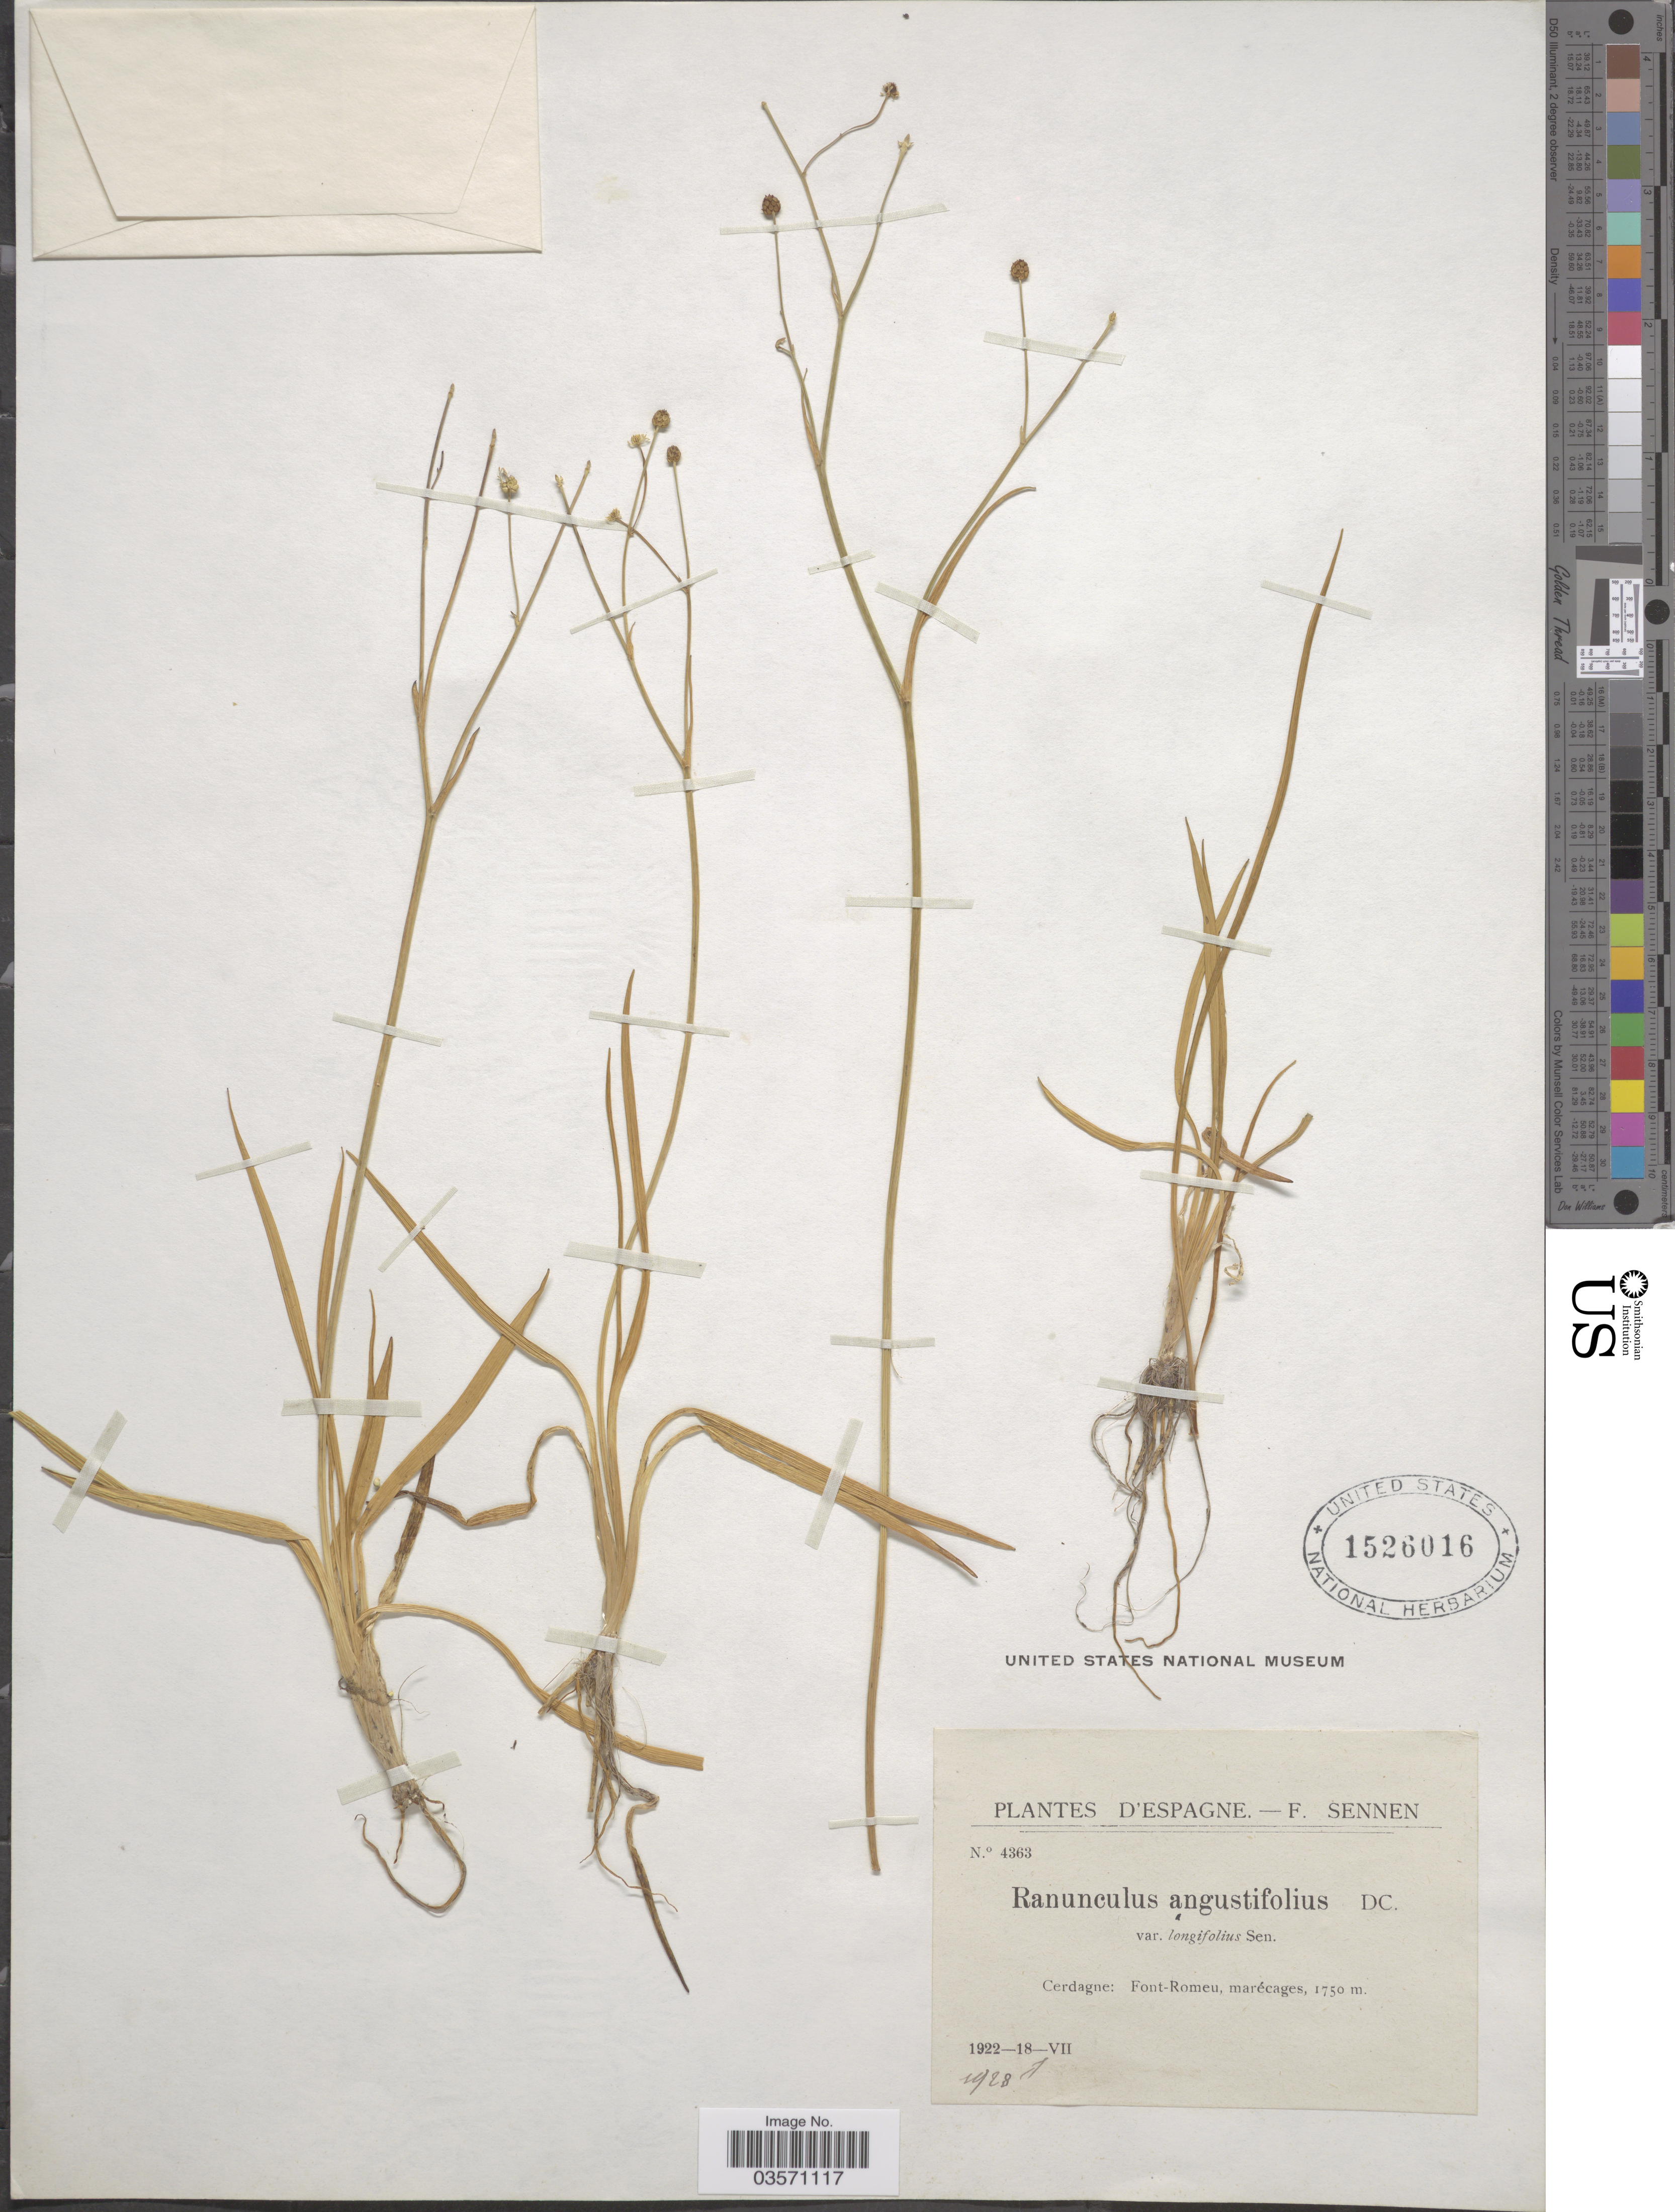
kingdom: Plantae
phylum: Tracheophyta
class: Magnoliopsida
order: Ranunculales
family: Ranunculaceae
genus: Ranunculus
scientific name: Ranunculus angustifolius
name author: DC.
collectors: E. Sennen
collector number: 4363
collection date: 1928-07-18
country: Spain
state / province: Islas Baleares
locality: Espagne. Cerdagne: Front-Romeu, marécages.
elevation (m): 1750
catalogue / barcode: US 1526016